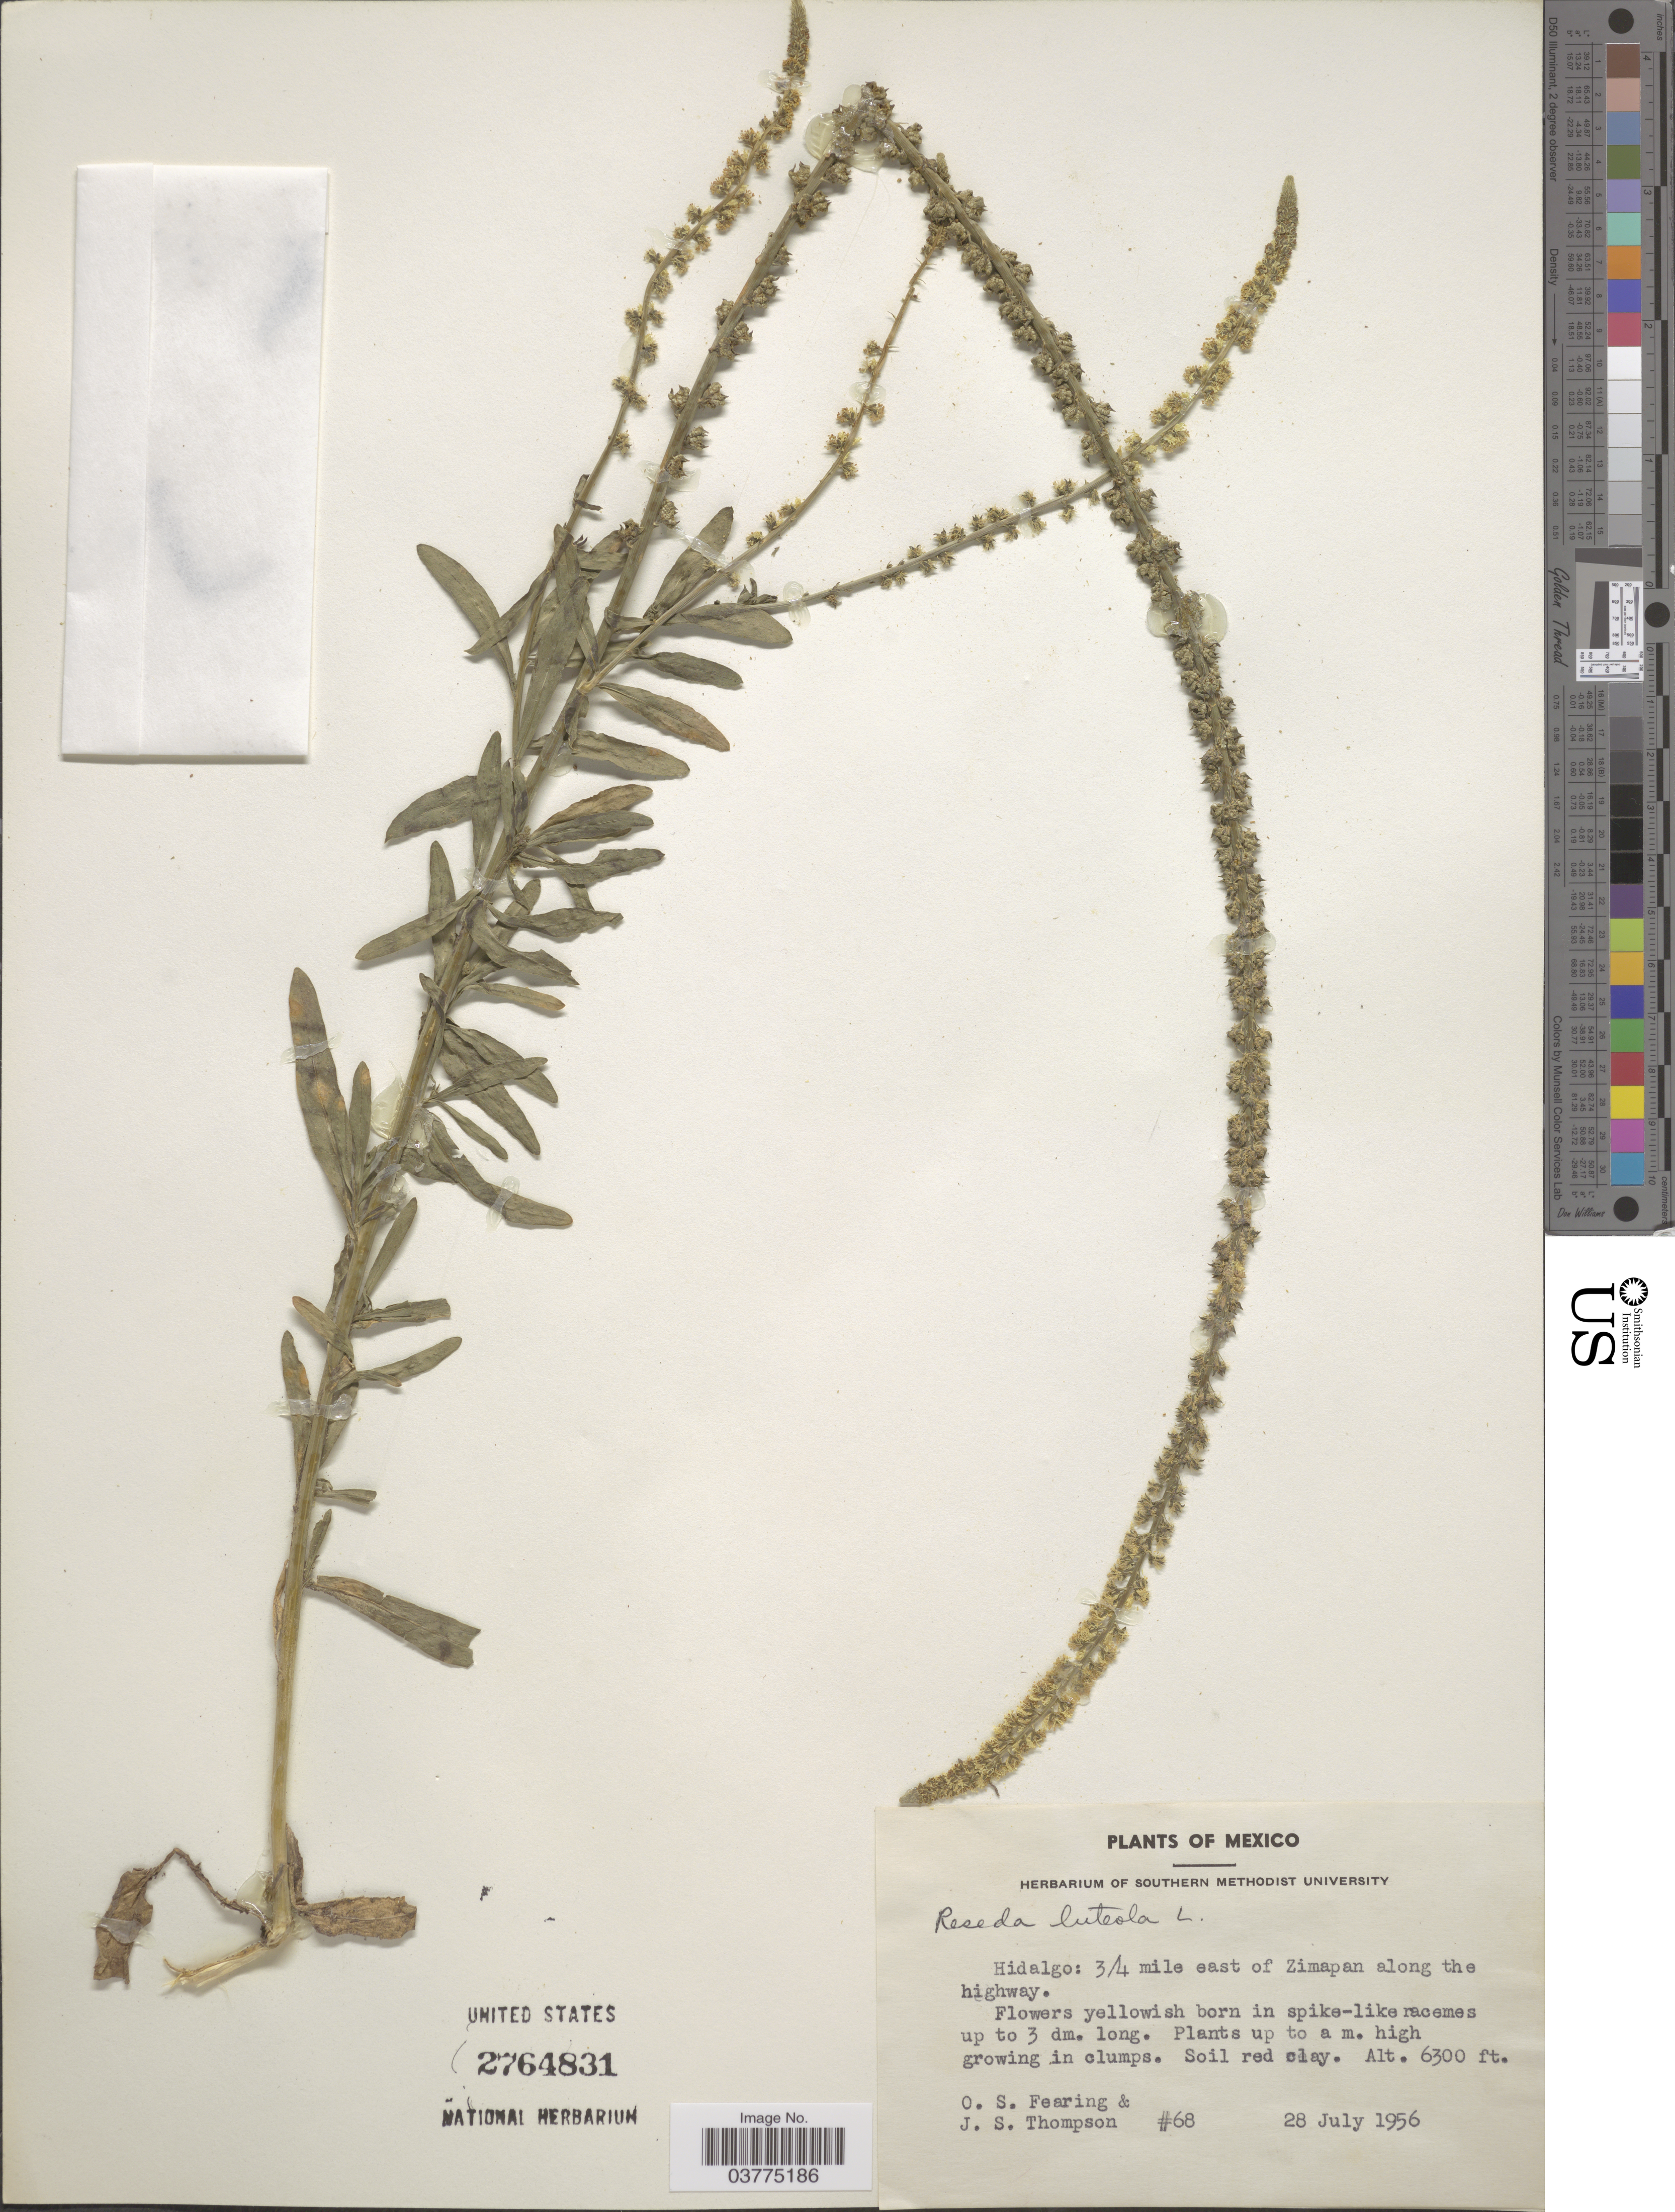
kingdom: Plantae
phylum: Tracheophyta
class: Magnoliopsida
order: Brassicales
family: Resedaceae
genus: Reseda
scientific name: Reseda luteola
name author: L.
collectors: O. S. Fearing & J. S. Thompson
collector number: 68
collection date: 1956-07-28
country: Mexico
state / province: Hidalgo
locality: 3/4 mile east of Zimapan along the highway.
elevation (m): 1920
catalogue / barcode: US 2764831